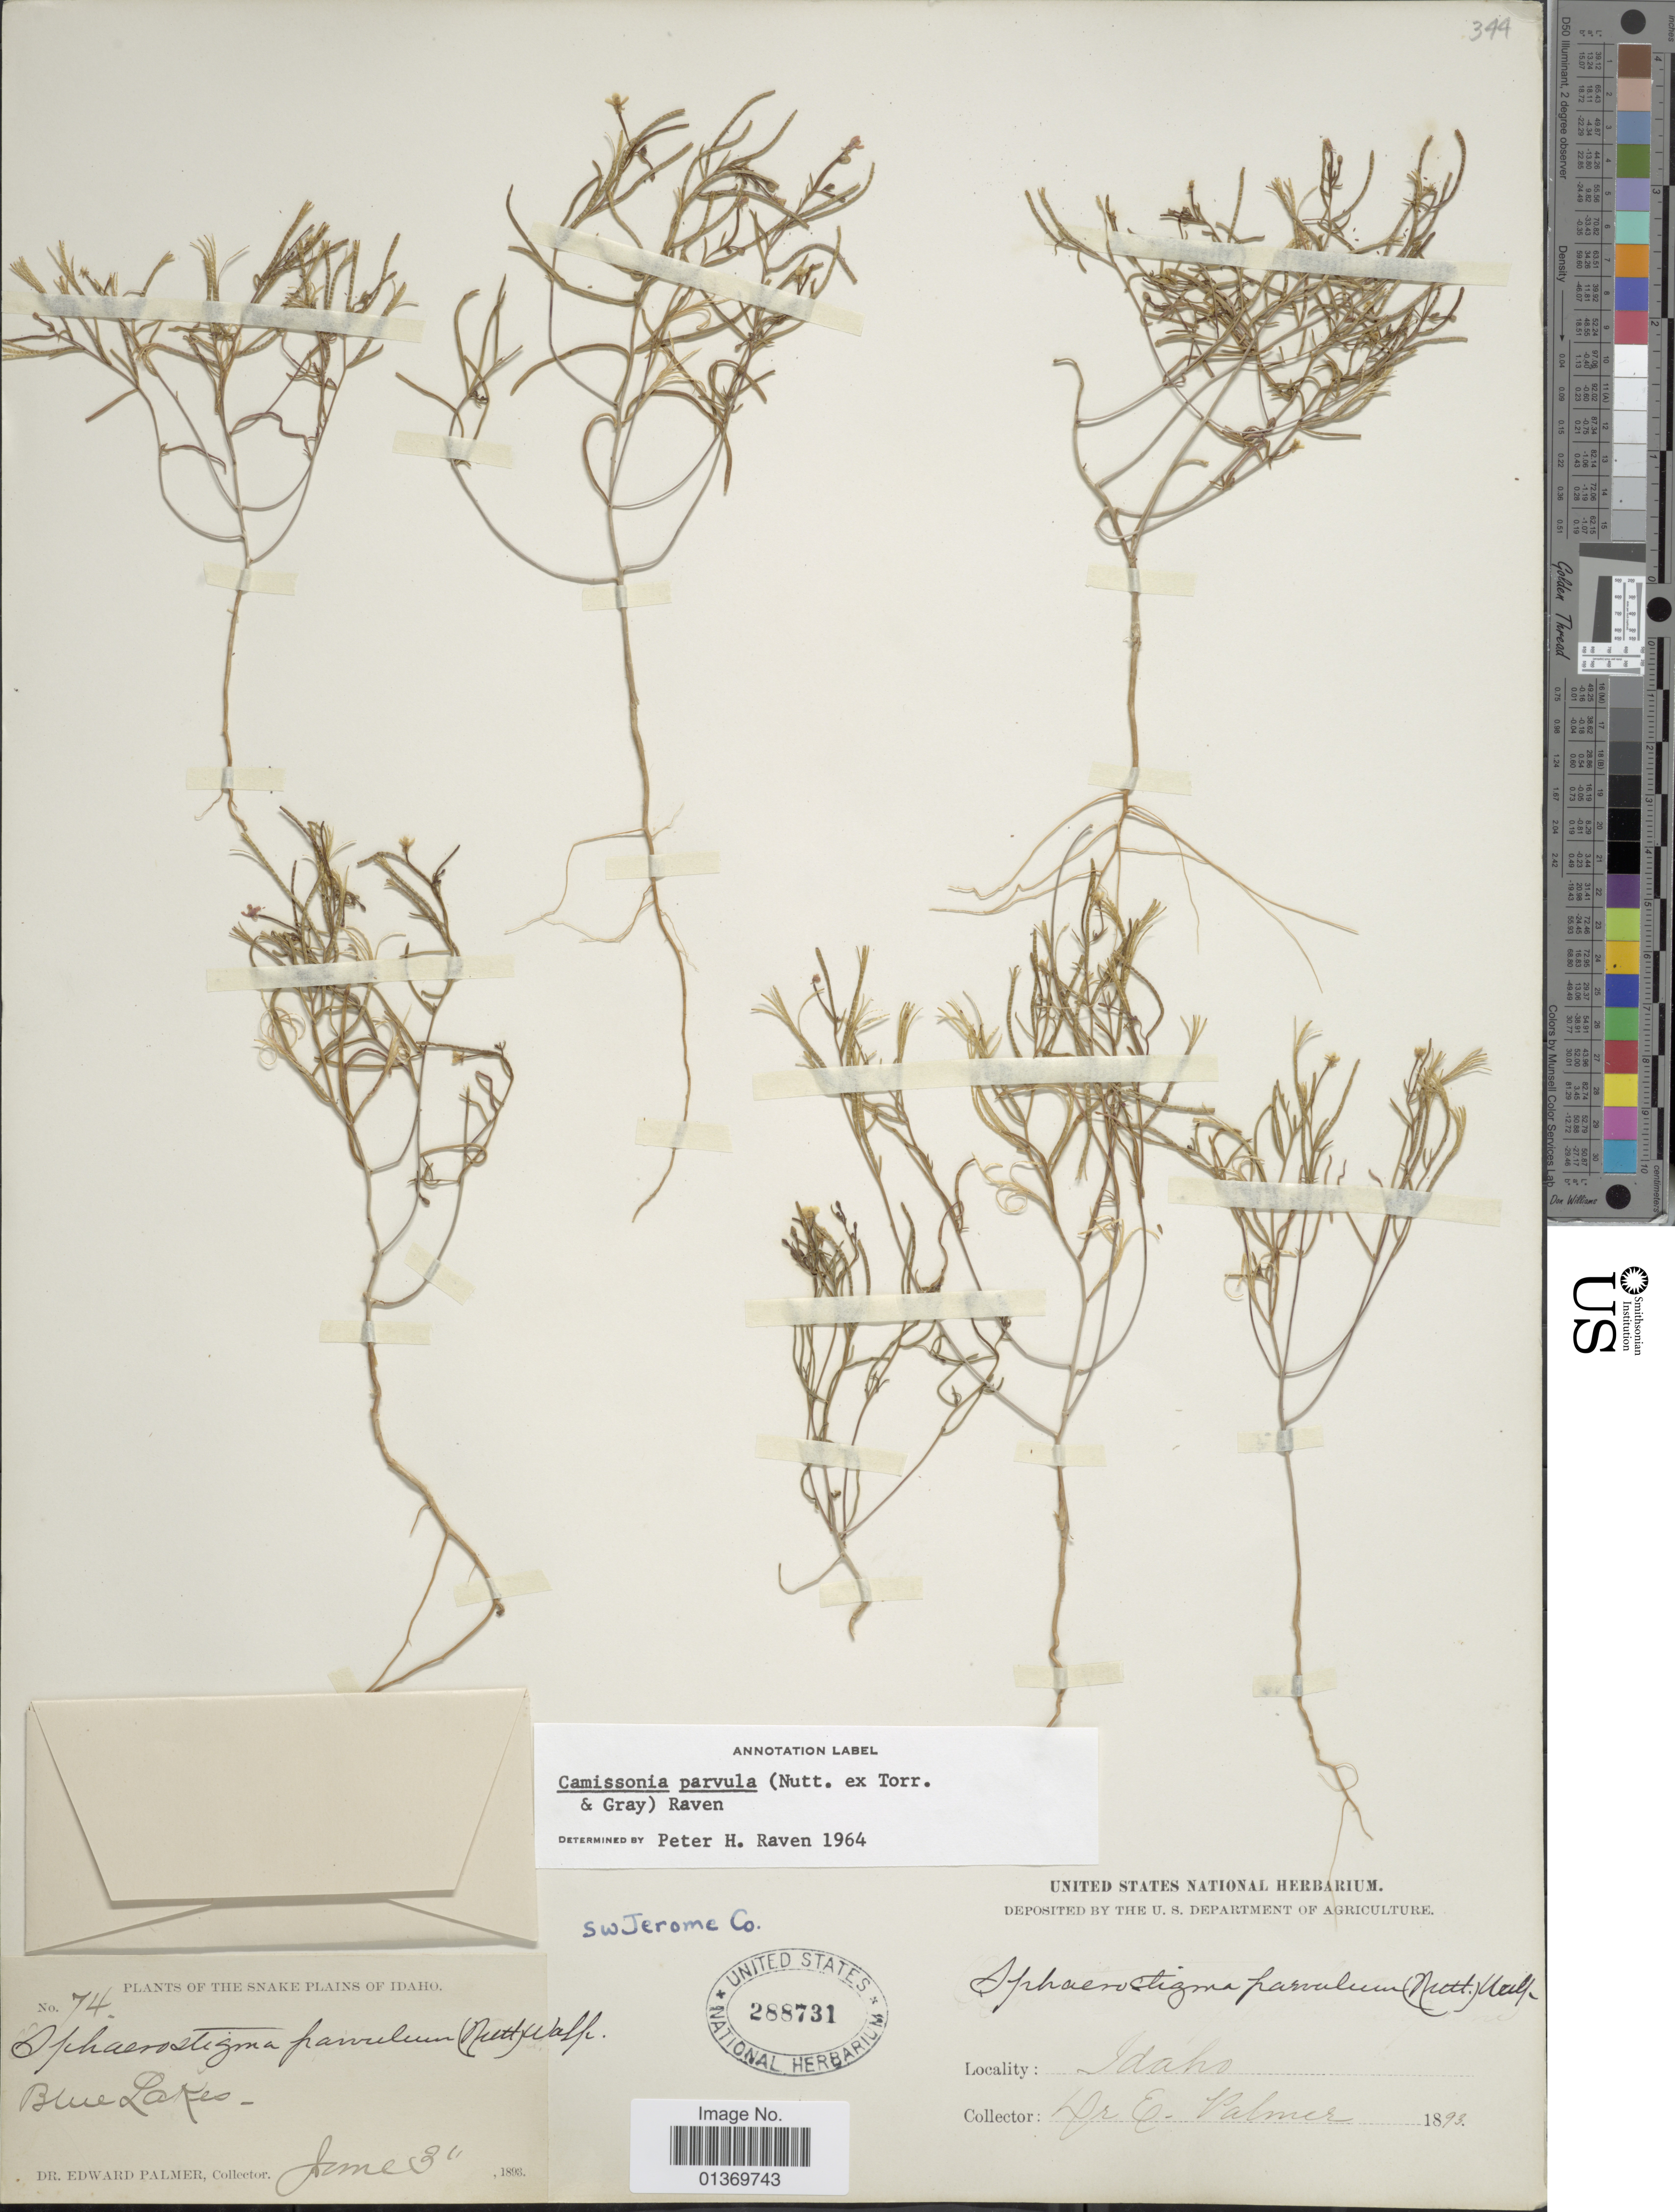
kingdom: Plantae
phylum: Tracheophyta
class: Magnoliopsida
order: Myrtales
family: Onagraceae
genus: Camissonia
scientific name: Camissonia parvula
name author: (Nutt. ex Torr. &) P.H. Raven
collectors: E. Palmer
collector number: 74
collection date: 1893-06-03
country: United States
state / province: Idaho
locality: Snake Plains of Idaho, Blue Lakes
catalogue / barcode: US 288731